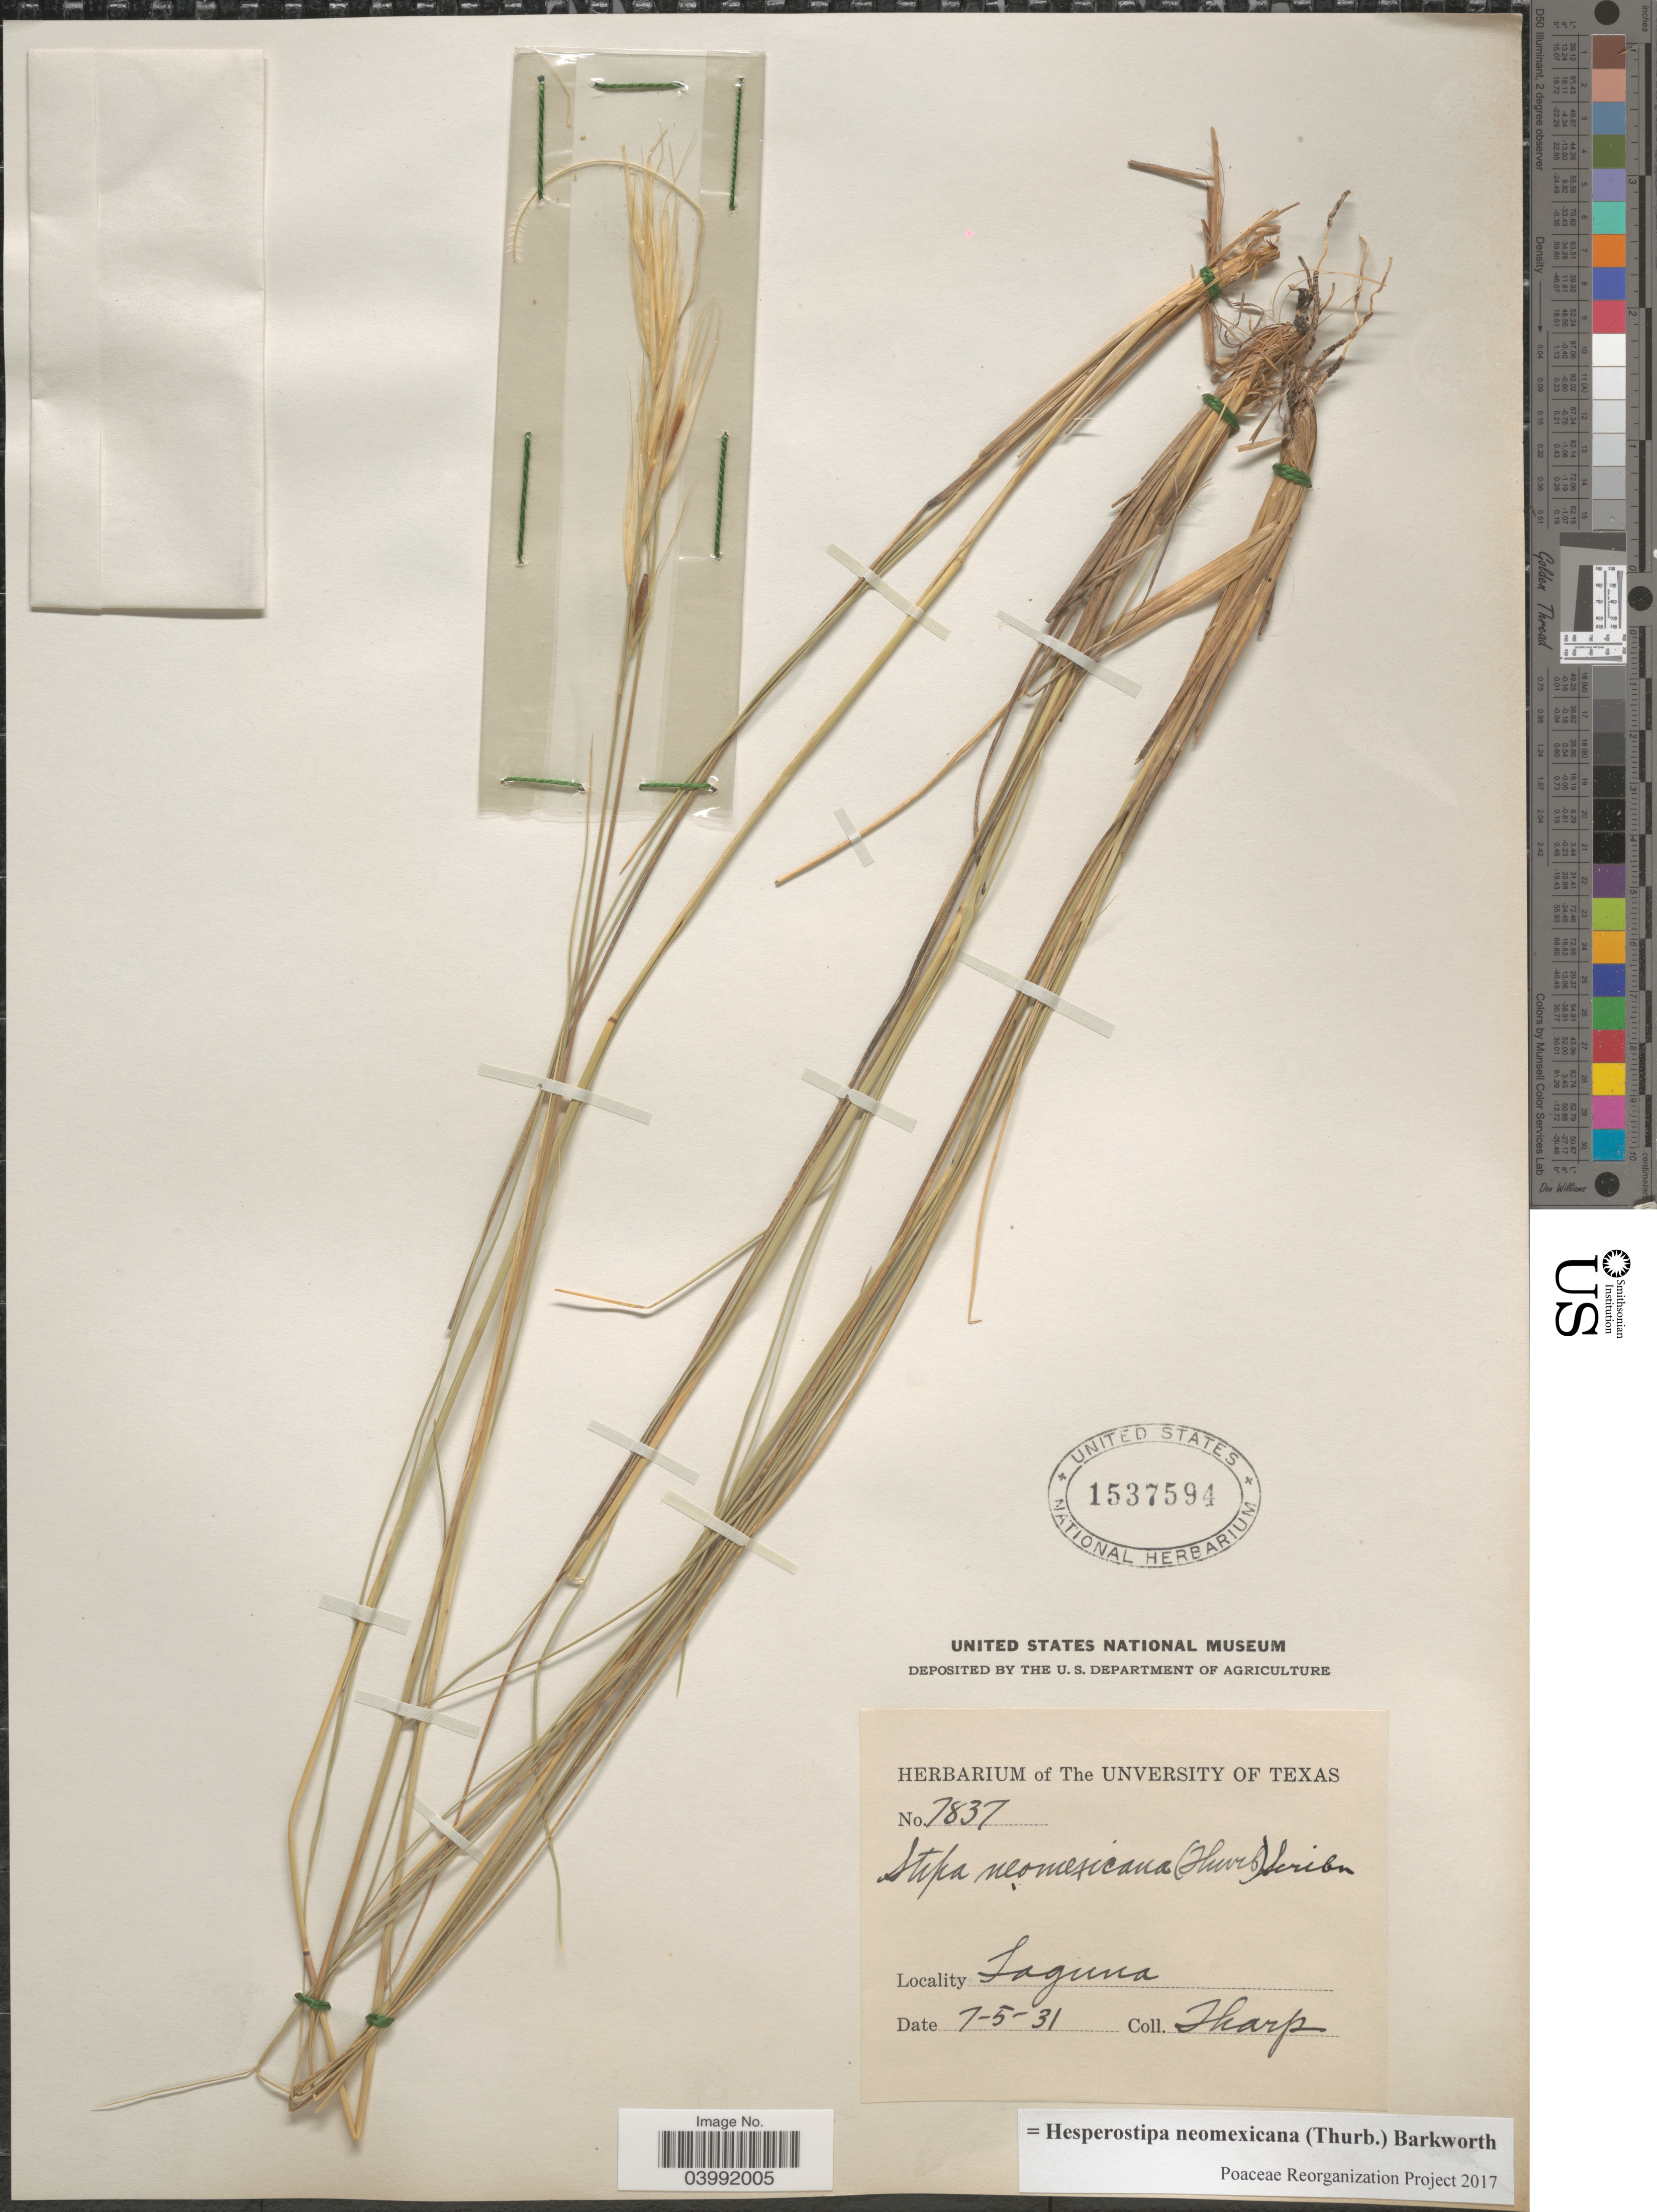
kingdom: Plantae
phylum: Tracheophyta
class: Liliopsida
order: Poales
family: Poaceae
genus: Hesperostipa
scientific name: Hesperostipa neomexicana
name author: (Thurb.) Barkworth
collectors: Tharp, --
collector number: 7837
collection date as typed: Transcribed d/m/y: 5/7/31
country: United States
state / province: Texas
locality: Laguna.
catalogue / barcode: US 1537594